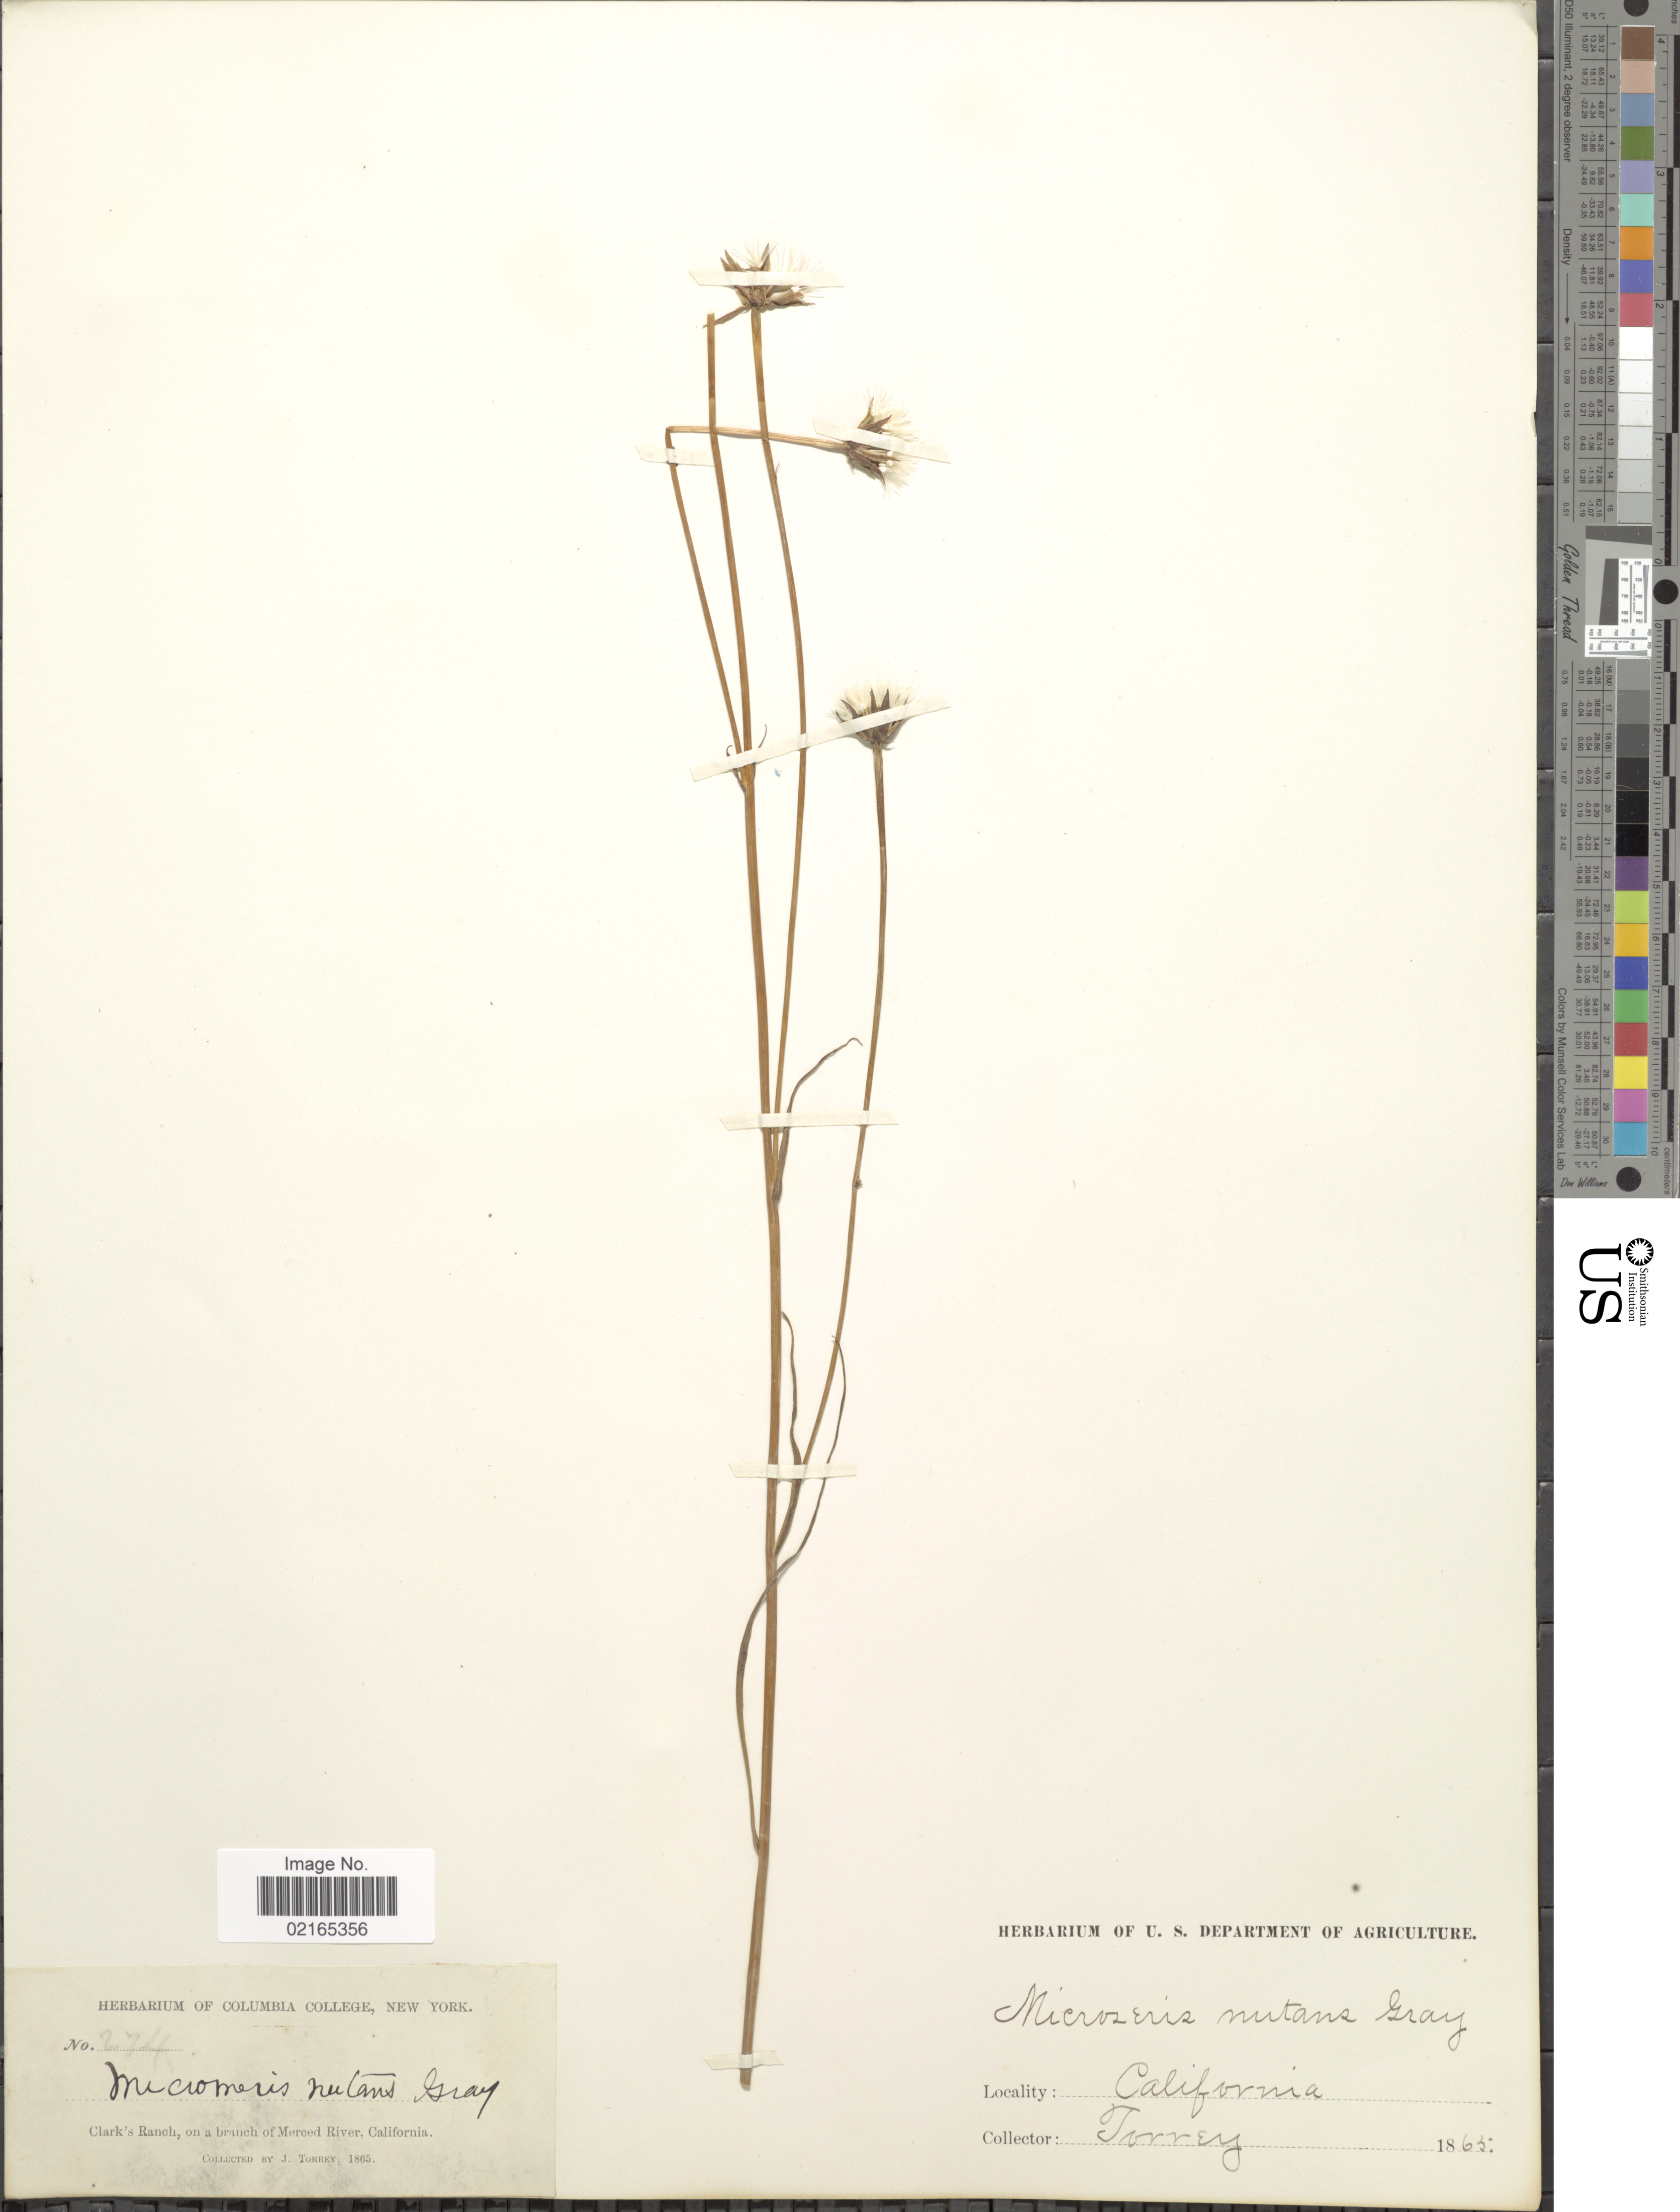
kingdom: Plantae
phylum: Tracheophyta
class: Magnoliopsida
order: Asterales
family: Asteraceae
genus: Microseris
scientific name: Microseris nutans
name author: (Hook.) Sch. Bip.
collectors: J. Torrey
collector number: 274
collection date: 1865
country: United States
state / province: California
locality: Clark's Ranch, on a branch of Merced River